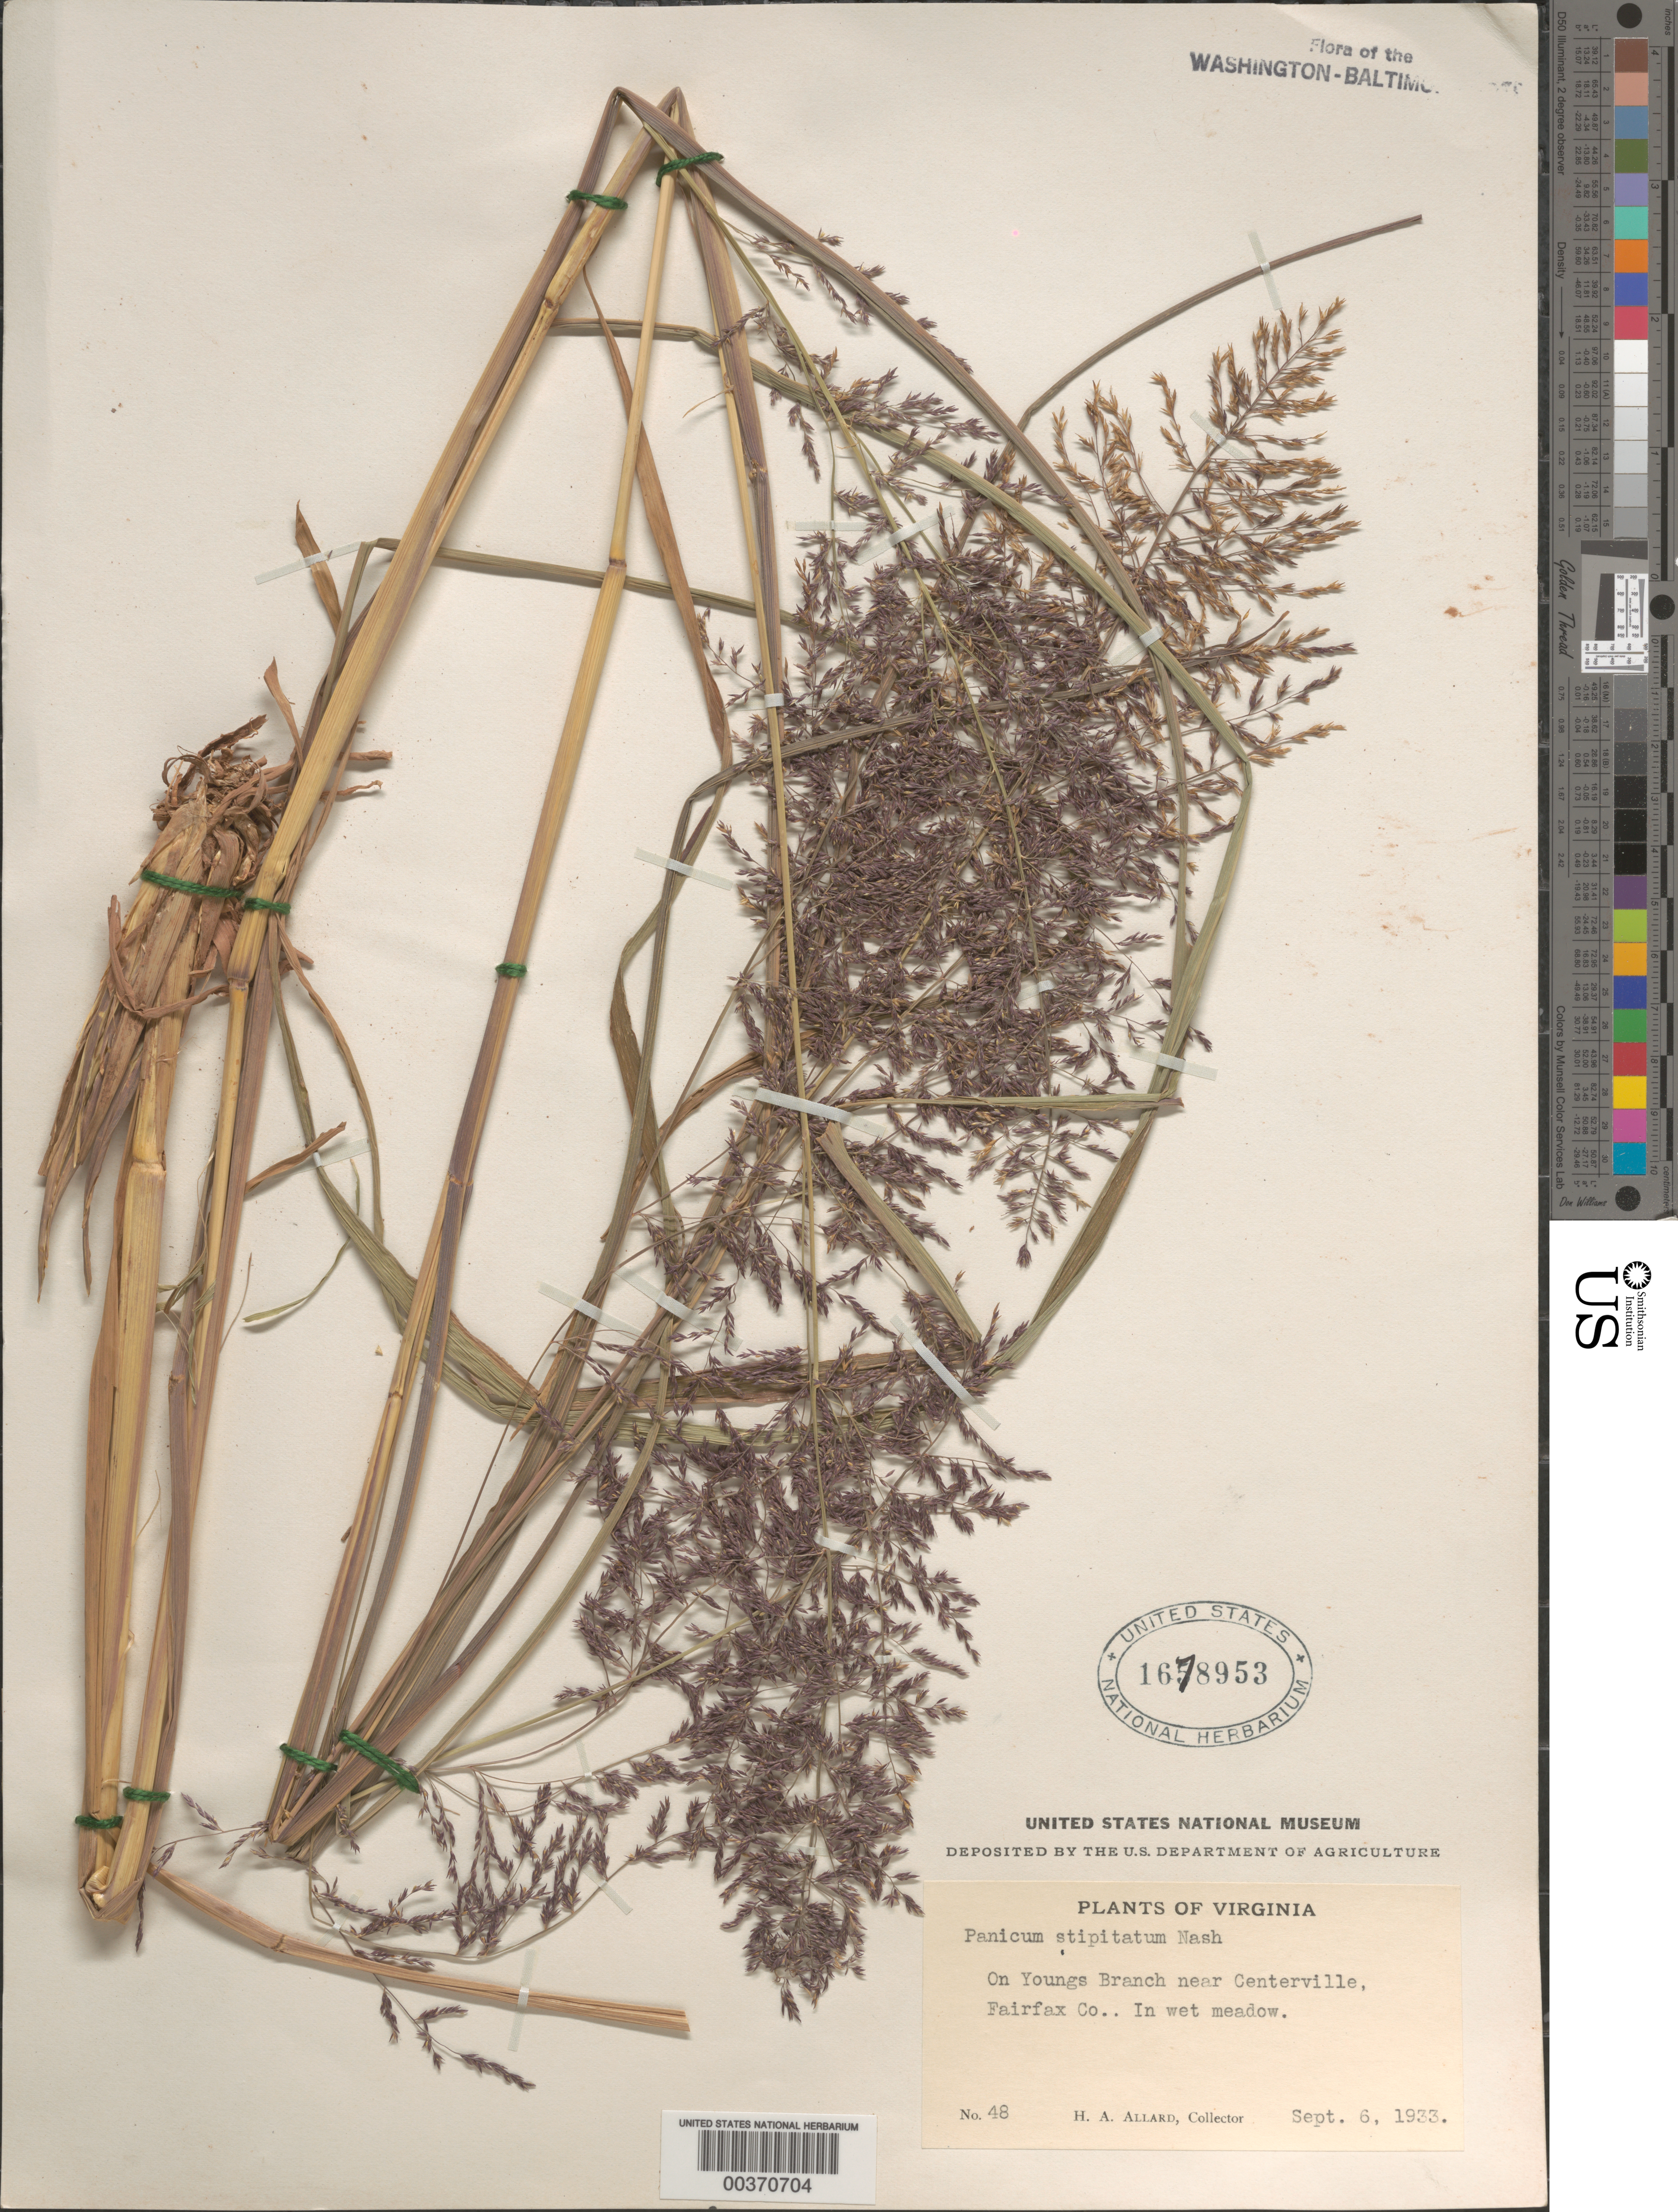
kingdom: Plantae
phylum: Tracheophyta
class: Liliopsida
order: Poales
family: Poaceae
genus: Coleataenia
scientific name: Coleataenia rigidula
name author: (Bosc ex Nees) LeBlond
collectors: H. A. Allard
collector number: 48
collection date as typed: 06 Sep 1933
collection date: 1933-09-06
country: United States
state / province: Virginia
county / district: Fairfax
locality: Youngs Branch near Centerville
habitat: Wet meadow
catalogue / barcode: US 1678953